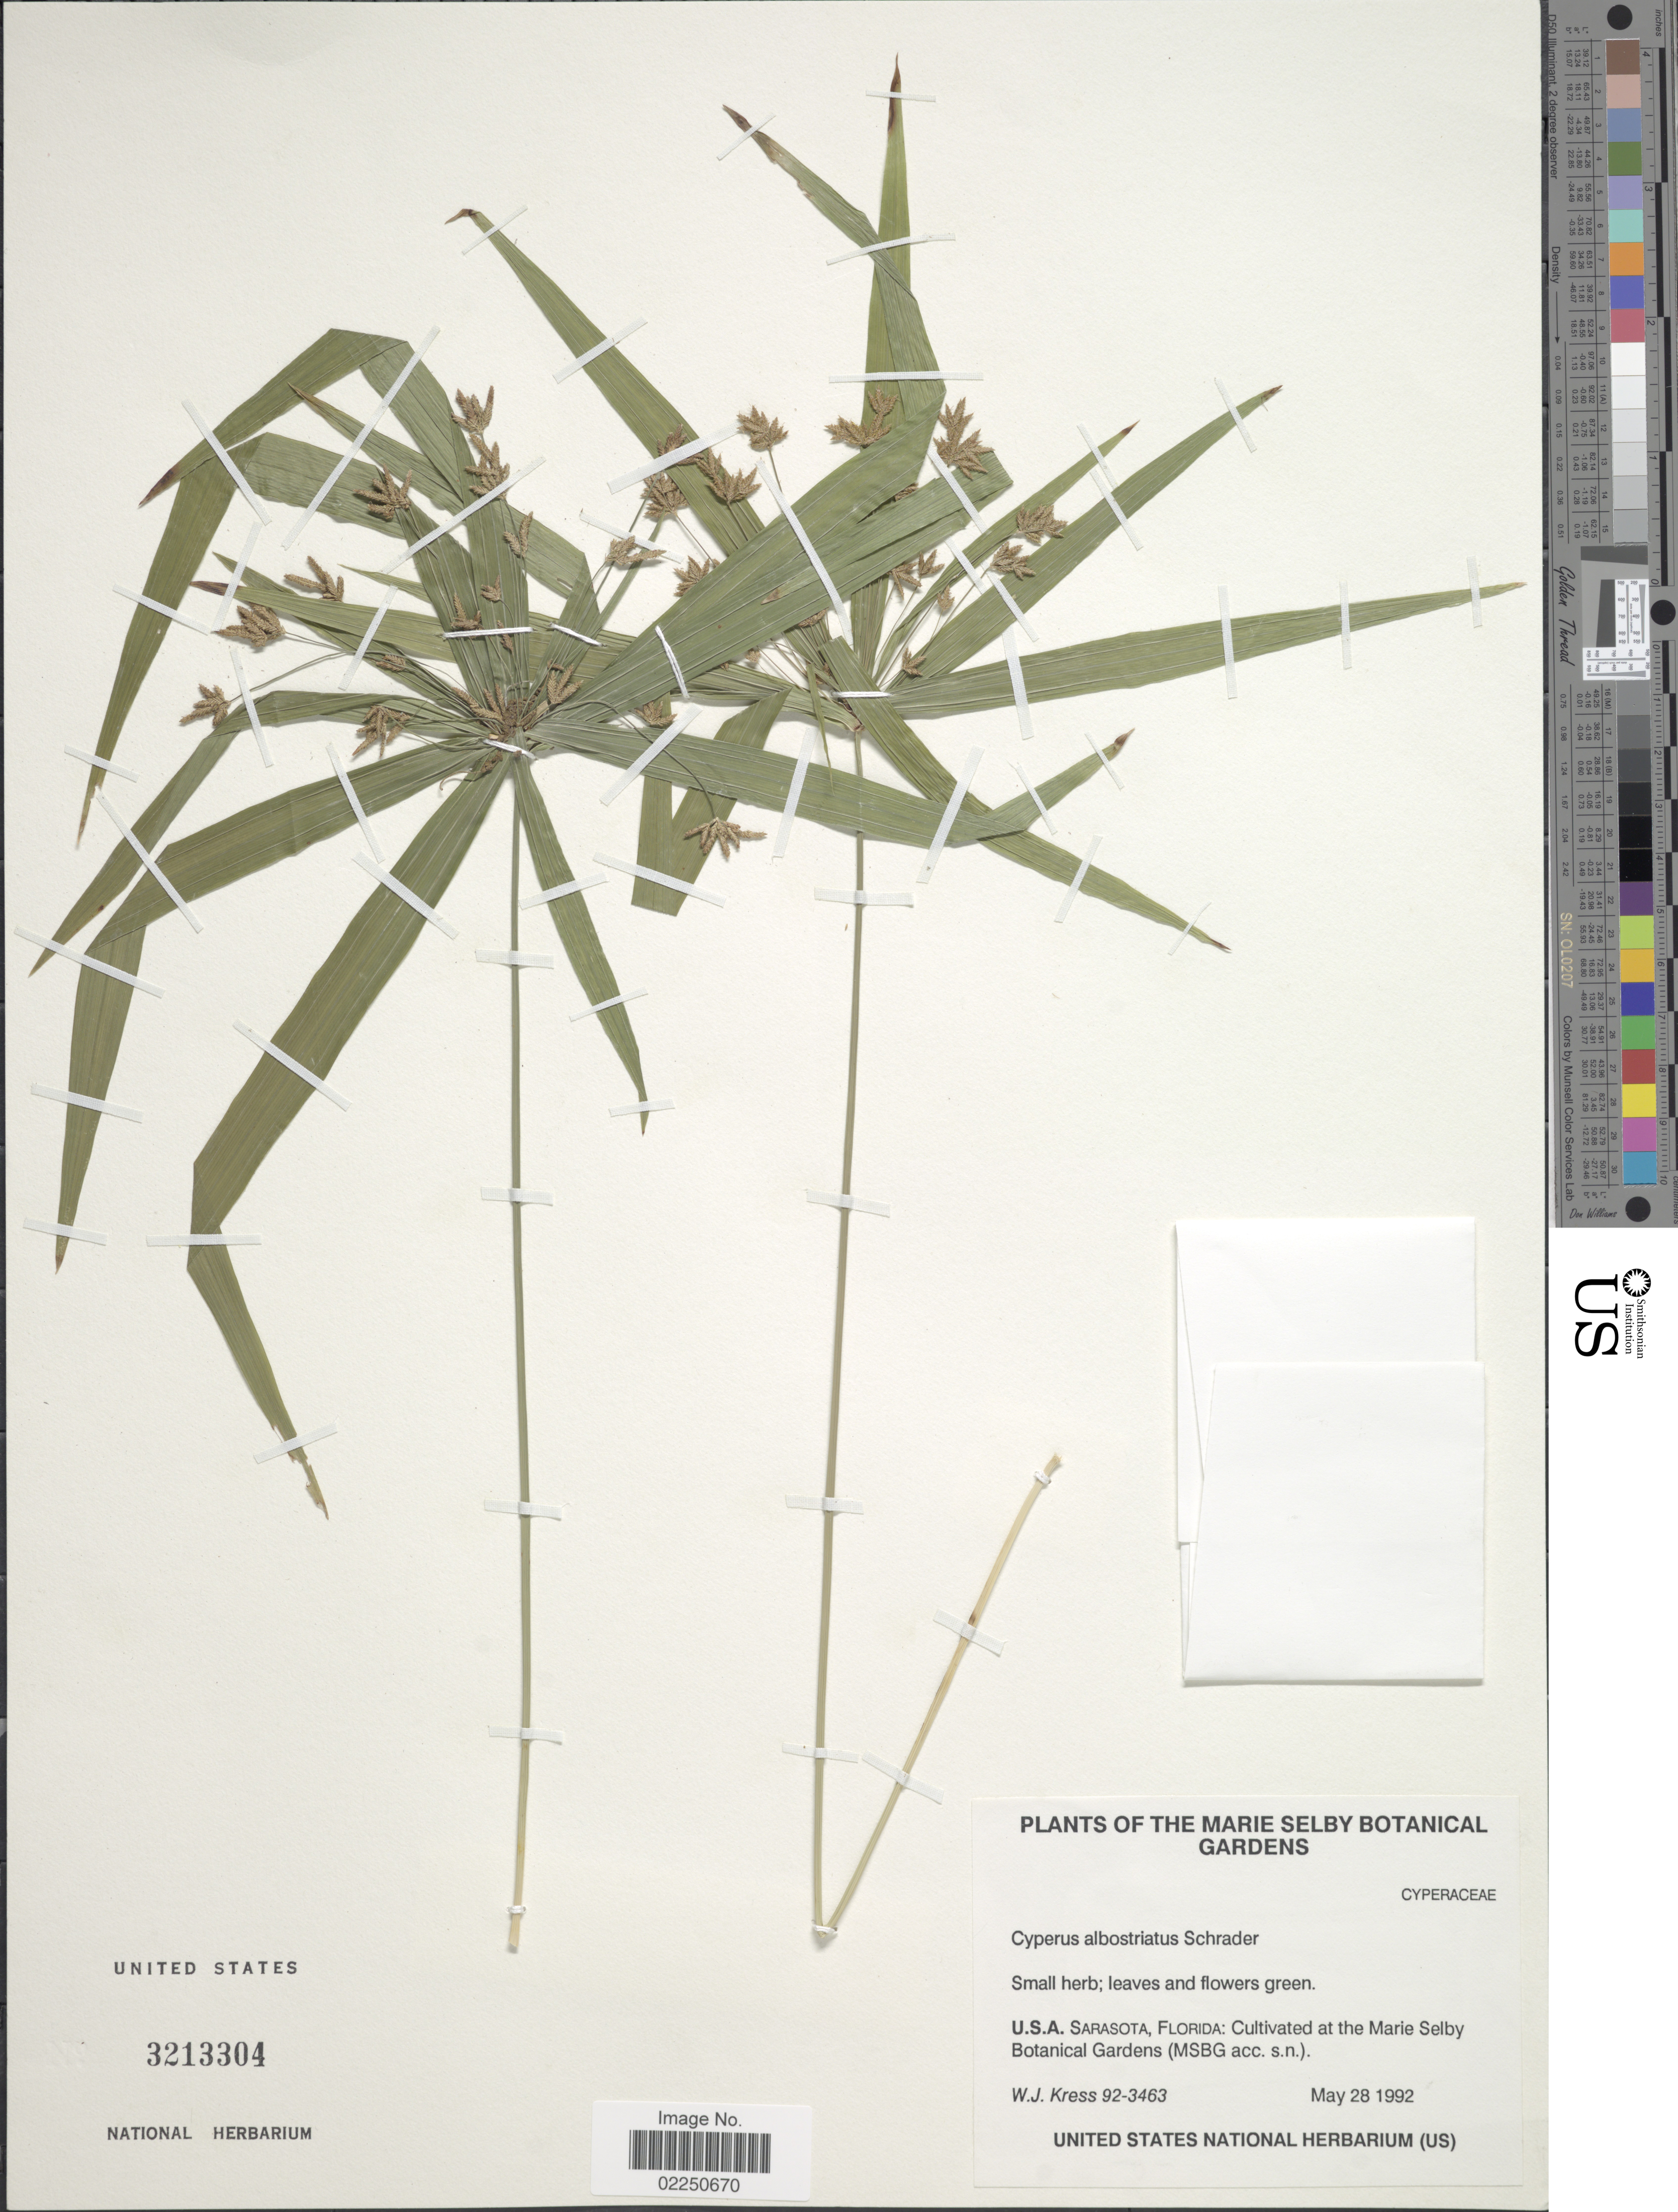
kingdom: Plantae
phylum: Tracheophyta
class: Liliopsida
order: Poales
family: Cyperaceae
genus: Cyperus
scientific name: Cyperus albostriatus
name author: Schrad.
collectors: W. J. Kress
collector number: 92-3463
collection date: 1992-05-28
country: United States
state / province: Florida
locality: Marie Selbie Botanical Gardens. U.S.A. Sarasota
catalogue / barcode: US 3213304